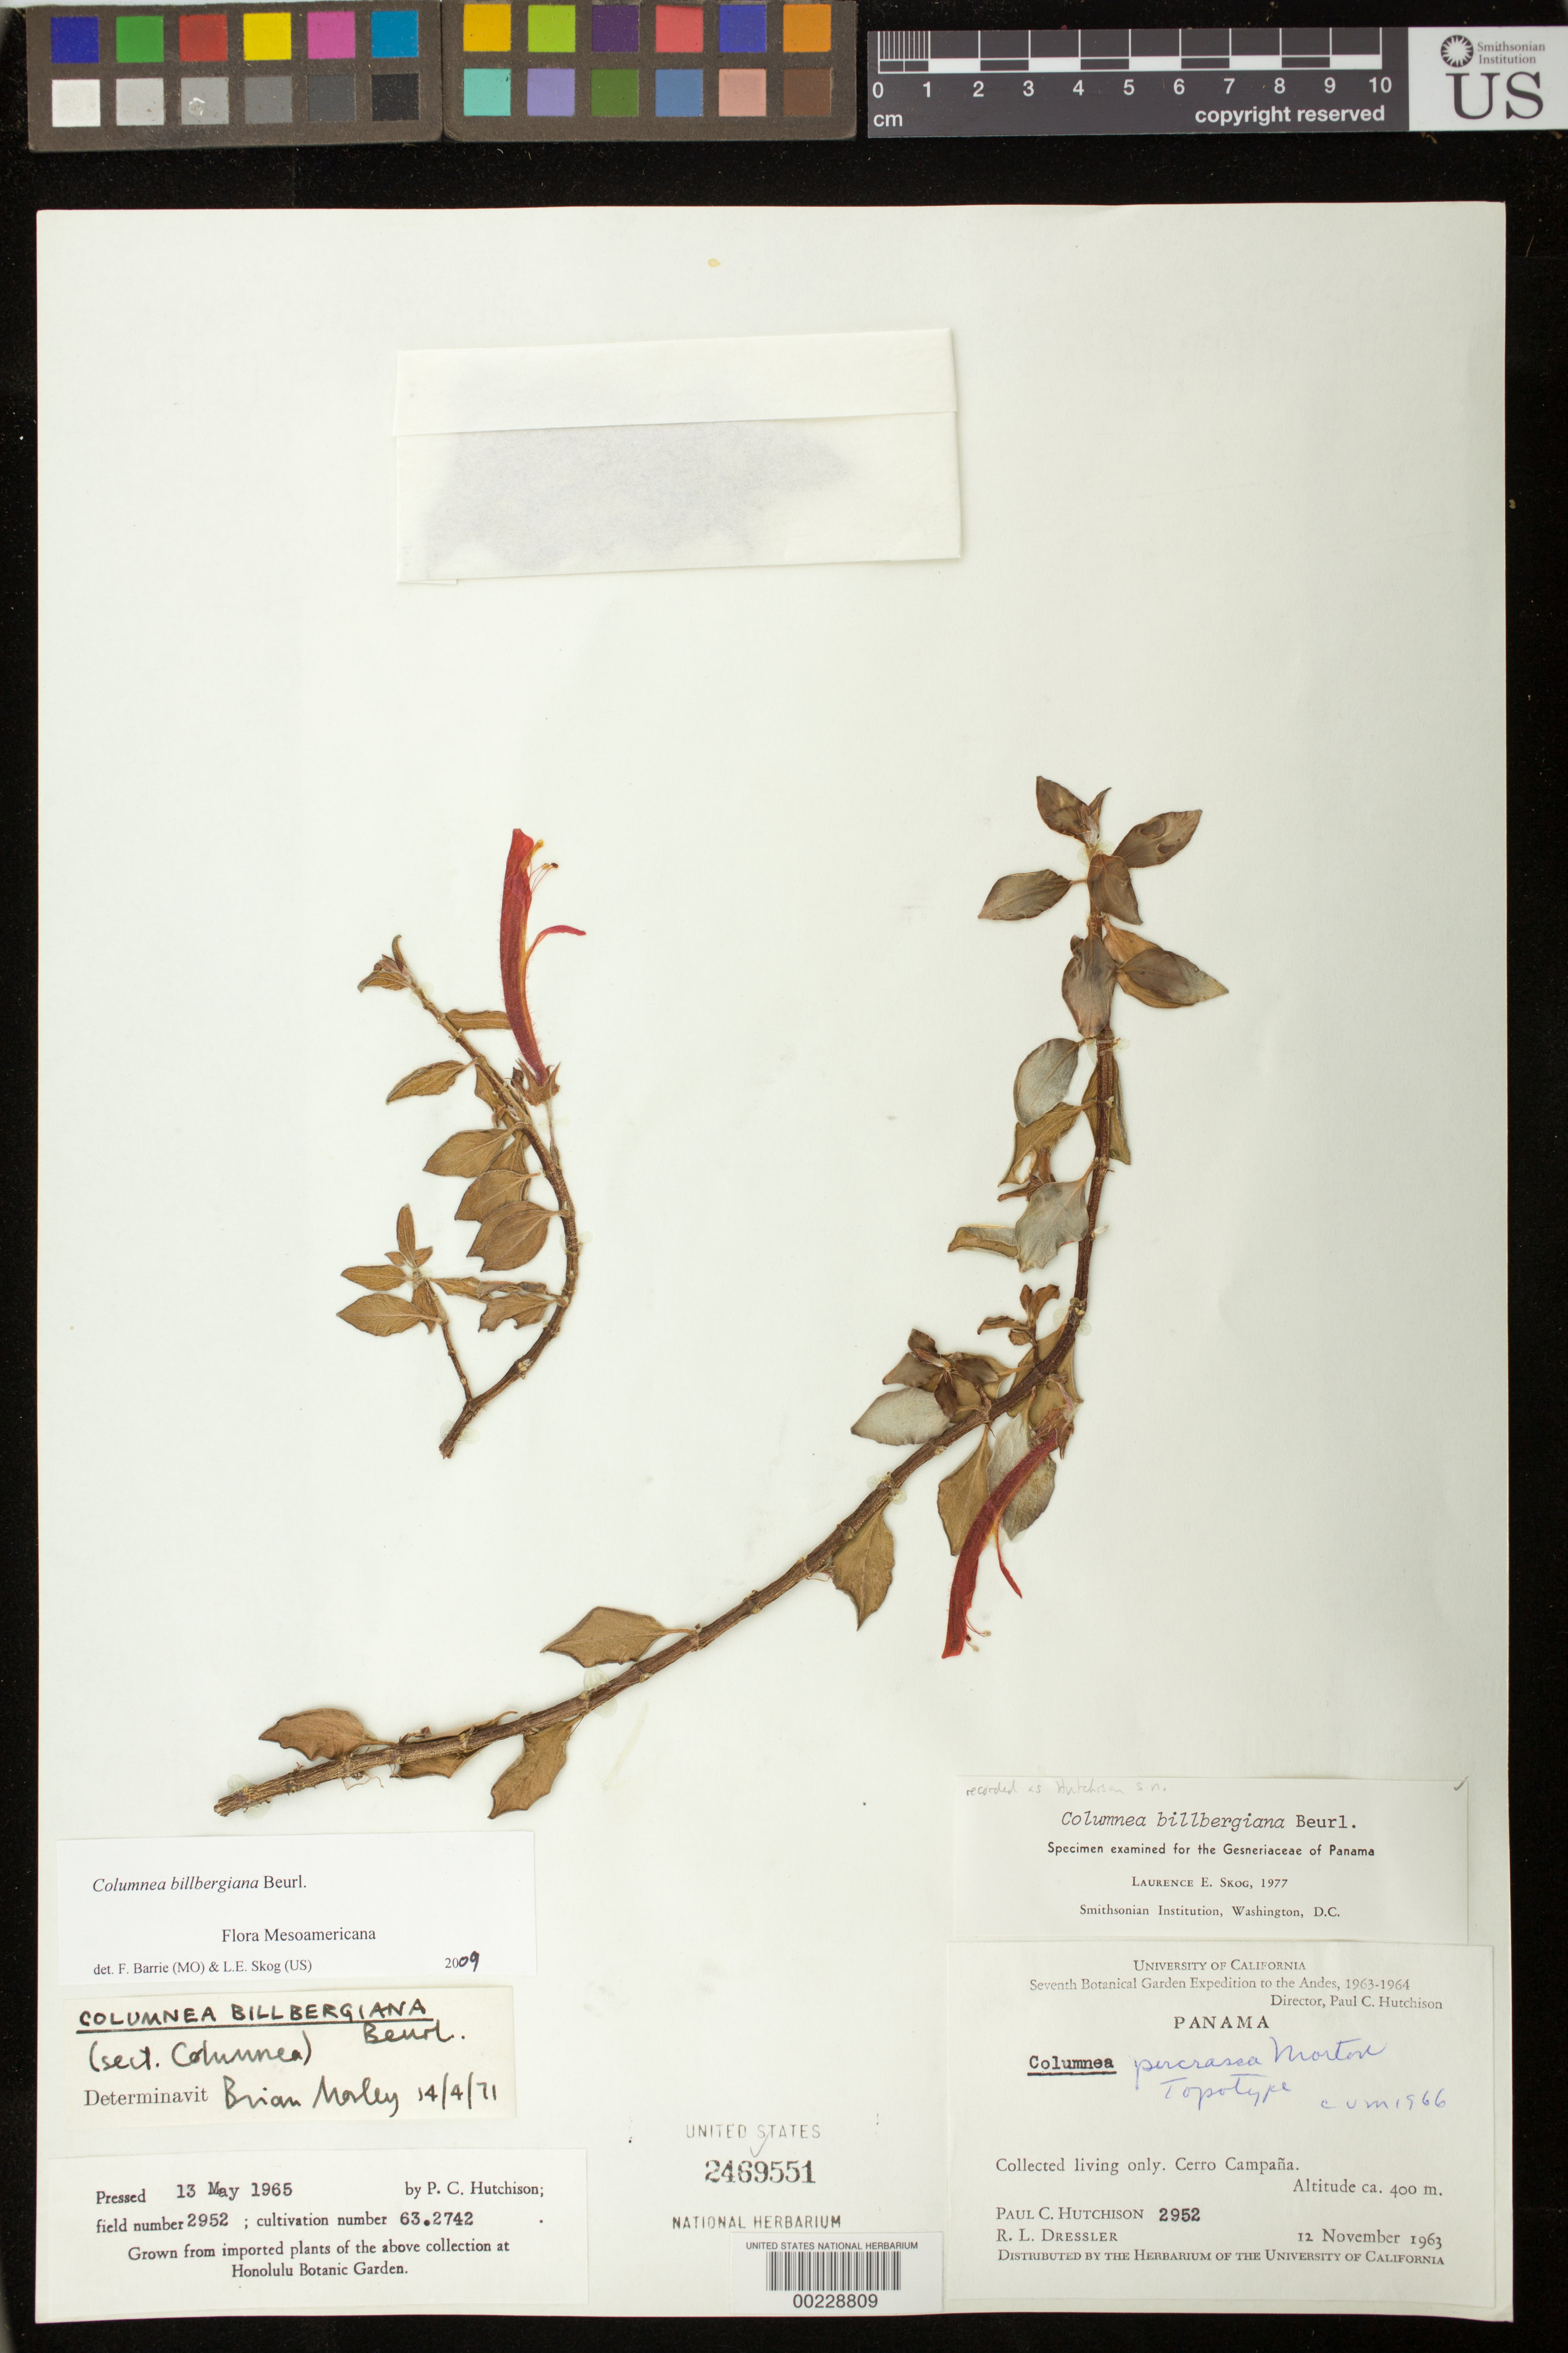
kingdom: Plantae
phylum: Tracheophyta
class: Magnoliopsida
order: Lamiales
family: Gesneriaceae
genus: Columnea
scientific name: Columnea billbergiana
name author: Beurl.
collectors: P. C. Hutchison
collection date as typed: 13 May 1965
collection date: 1965-05-13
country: Panama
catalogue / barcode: US 2469551